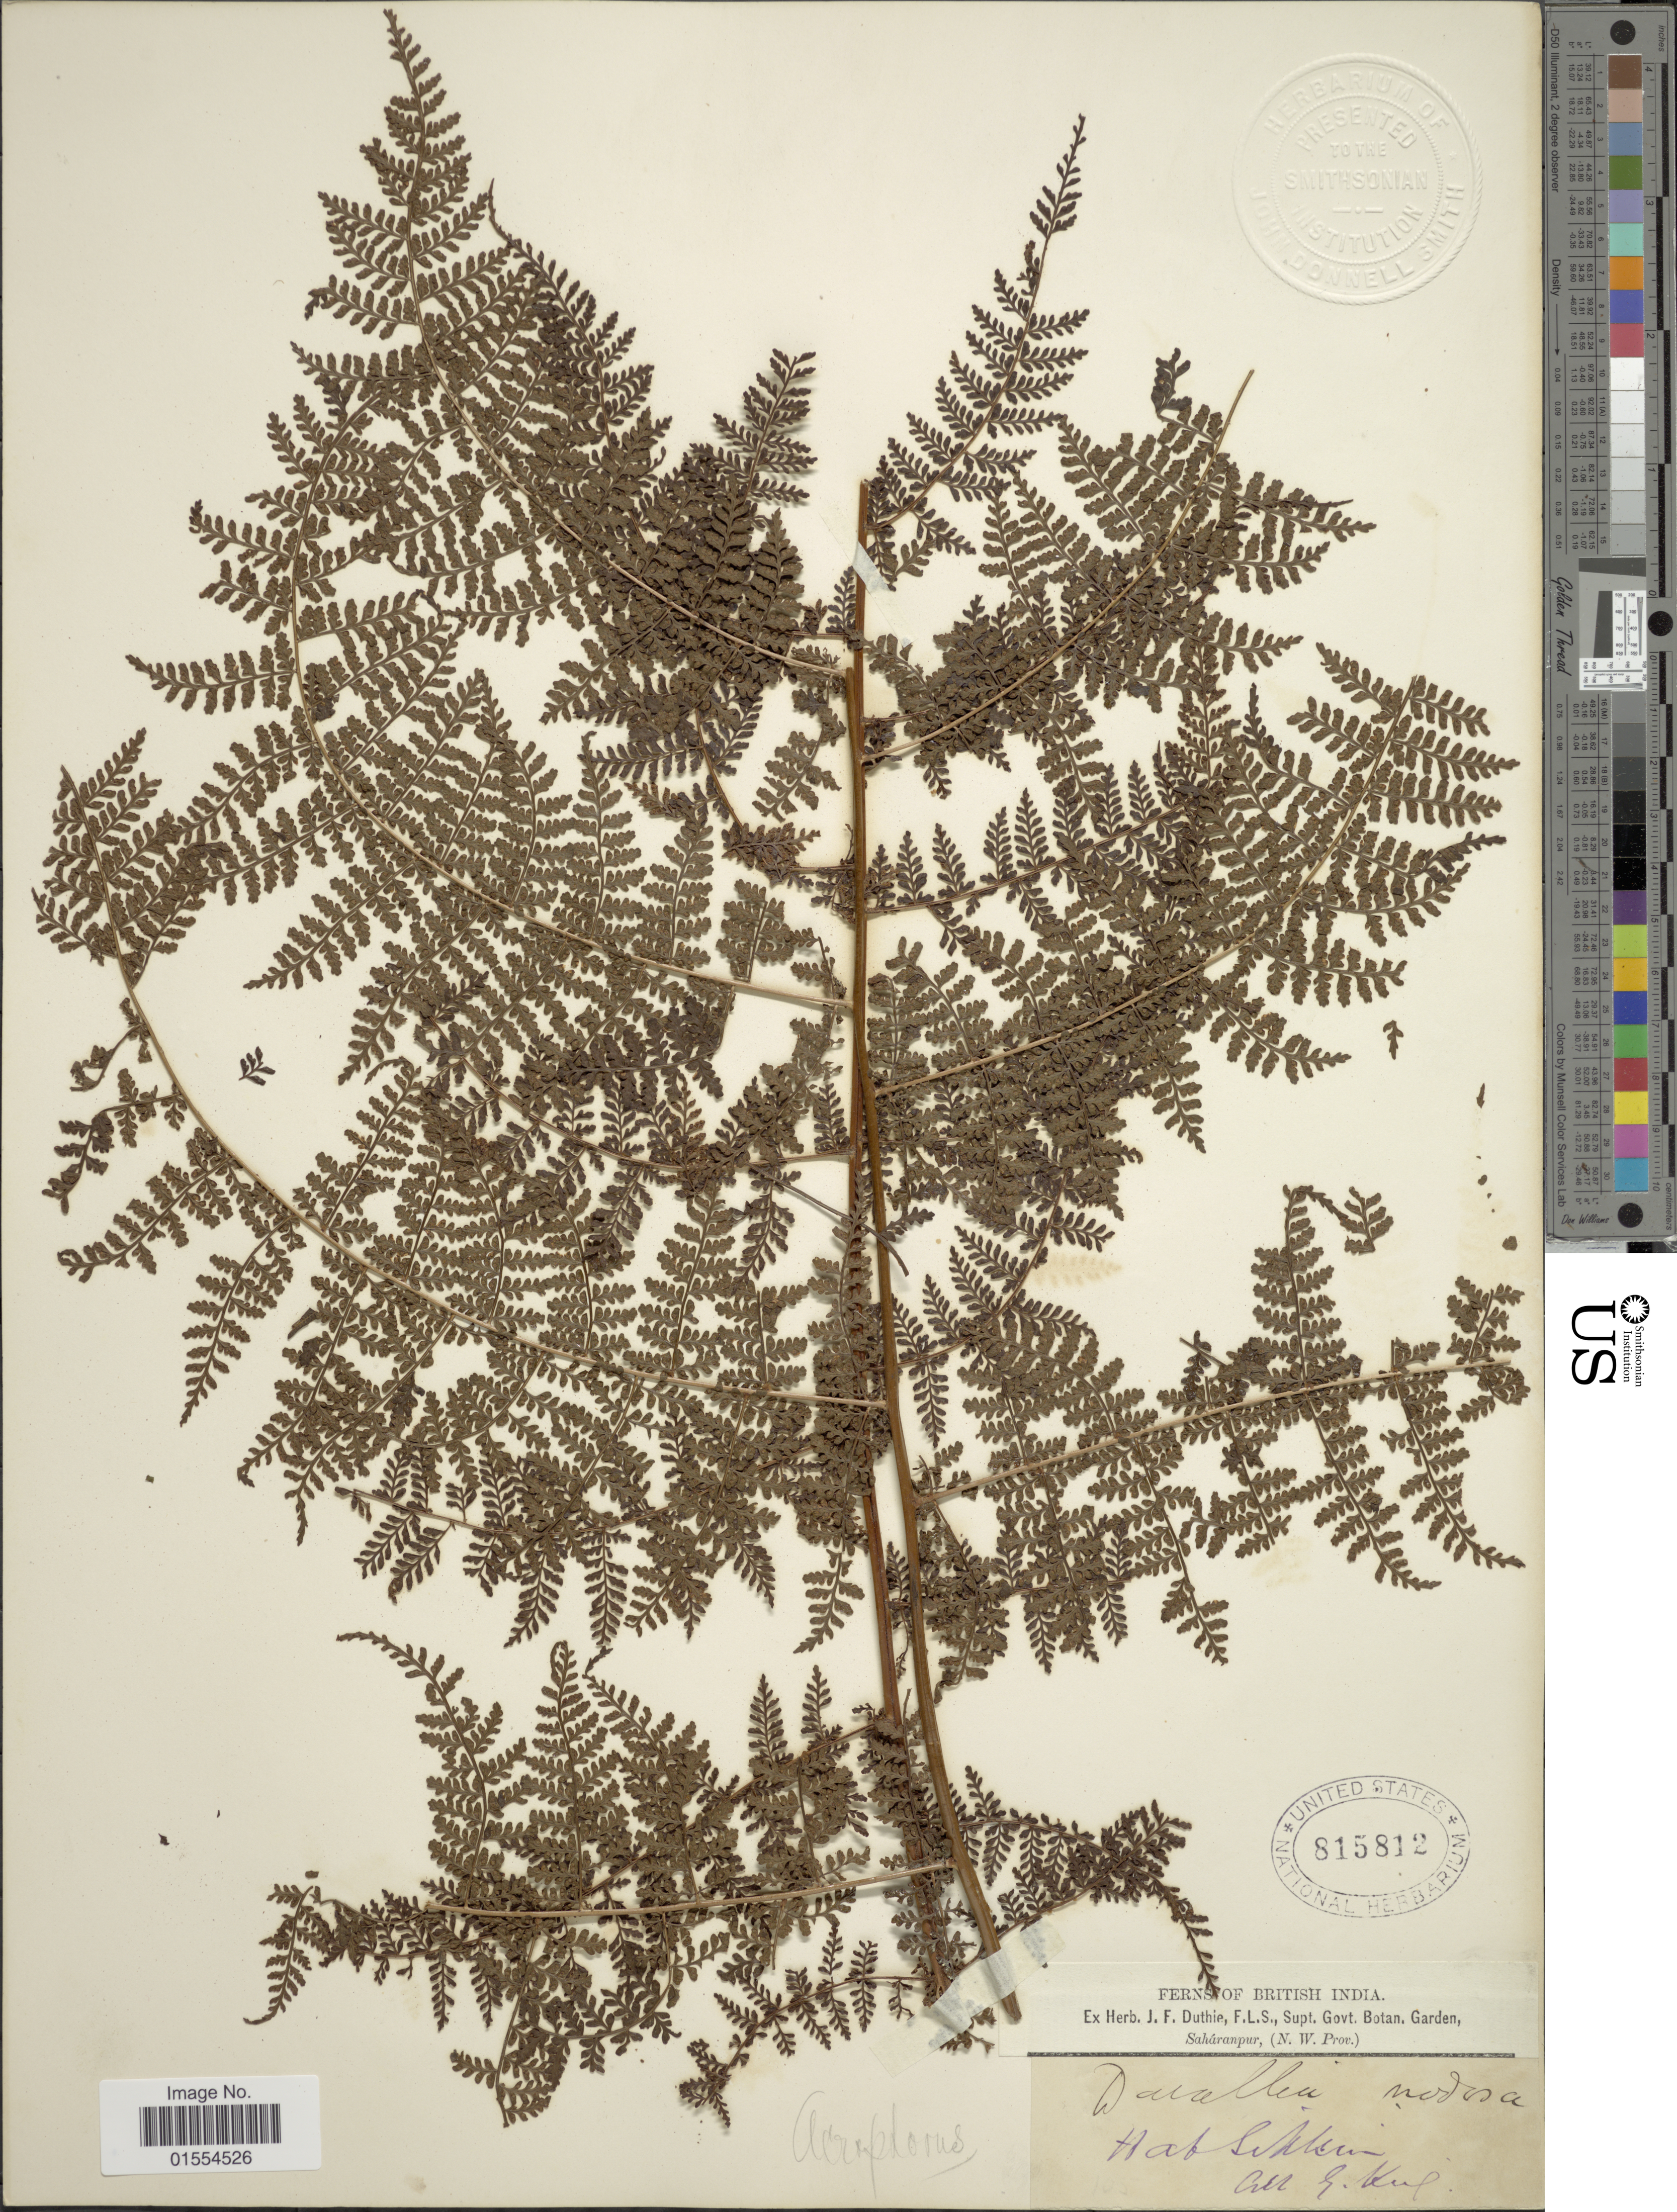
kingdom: Plantae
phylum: Tracheophyta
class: Polypodiopsida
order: Polypodiales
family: Dryopteridaceae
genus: Dryopteris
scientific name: Dryopteris nodosa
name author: (C. Presl) Li Bing Zhang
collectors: S. Kup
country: India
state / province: Sikkim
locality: British India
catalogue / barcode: US 815812